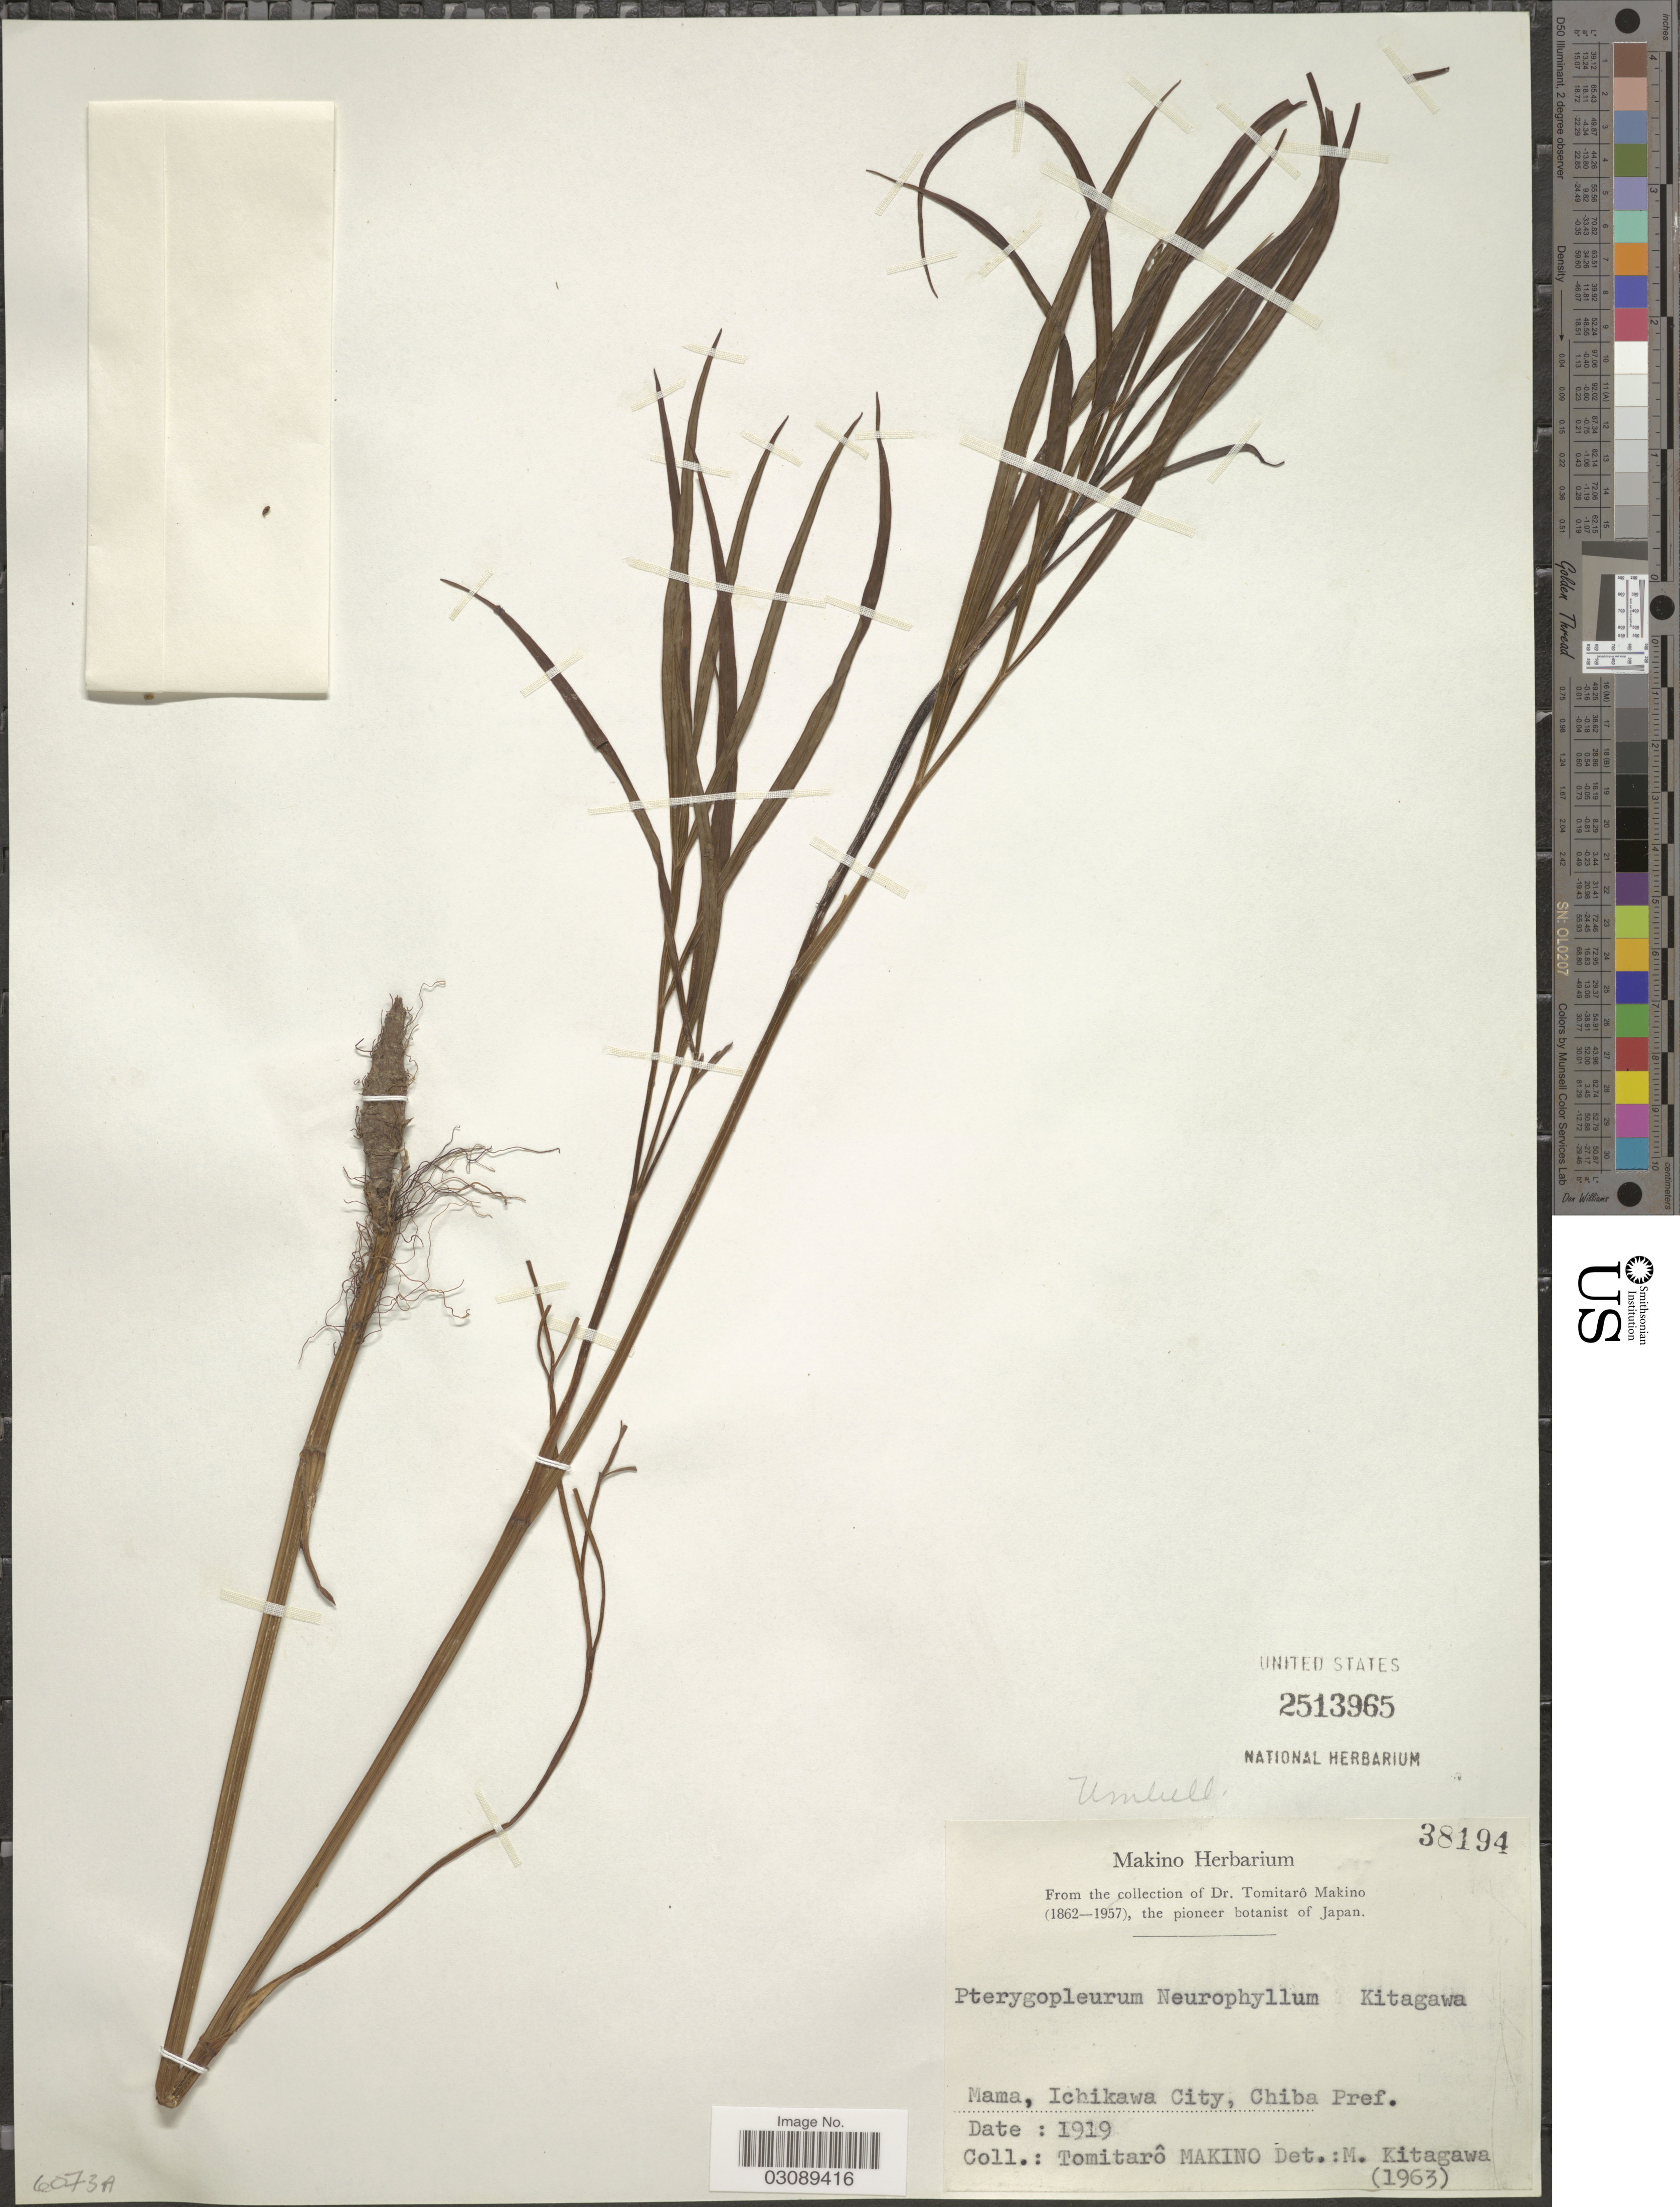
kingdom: Plantae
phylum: Tracheophyta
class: Magnoliopsida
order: Apiales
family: Apiaceae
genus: Pterygopleurum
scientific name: Pterygopleurum neurophyllum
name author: (Maxim.) Kitag.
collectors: T. Makino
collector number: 38194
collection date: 1919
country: Japan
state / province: Tiba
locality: Mama, Ichikawa City, Chiba Pref.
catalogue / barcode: US 2513965